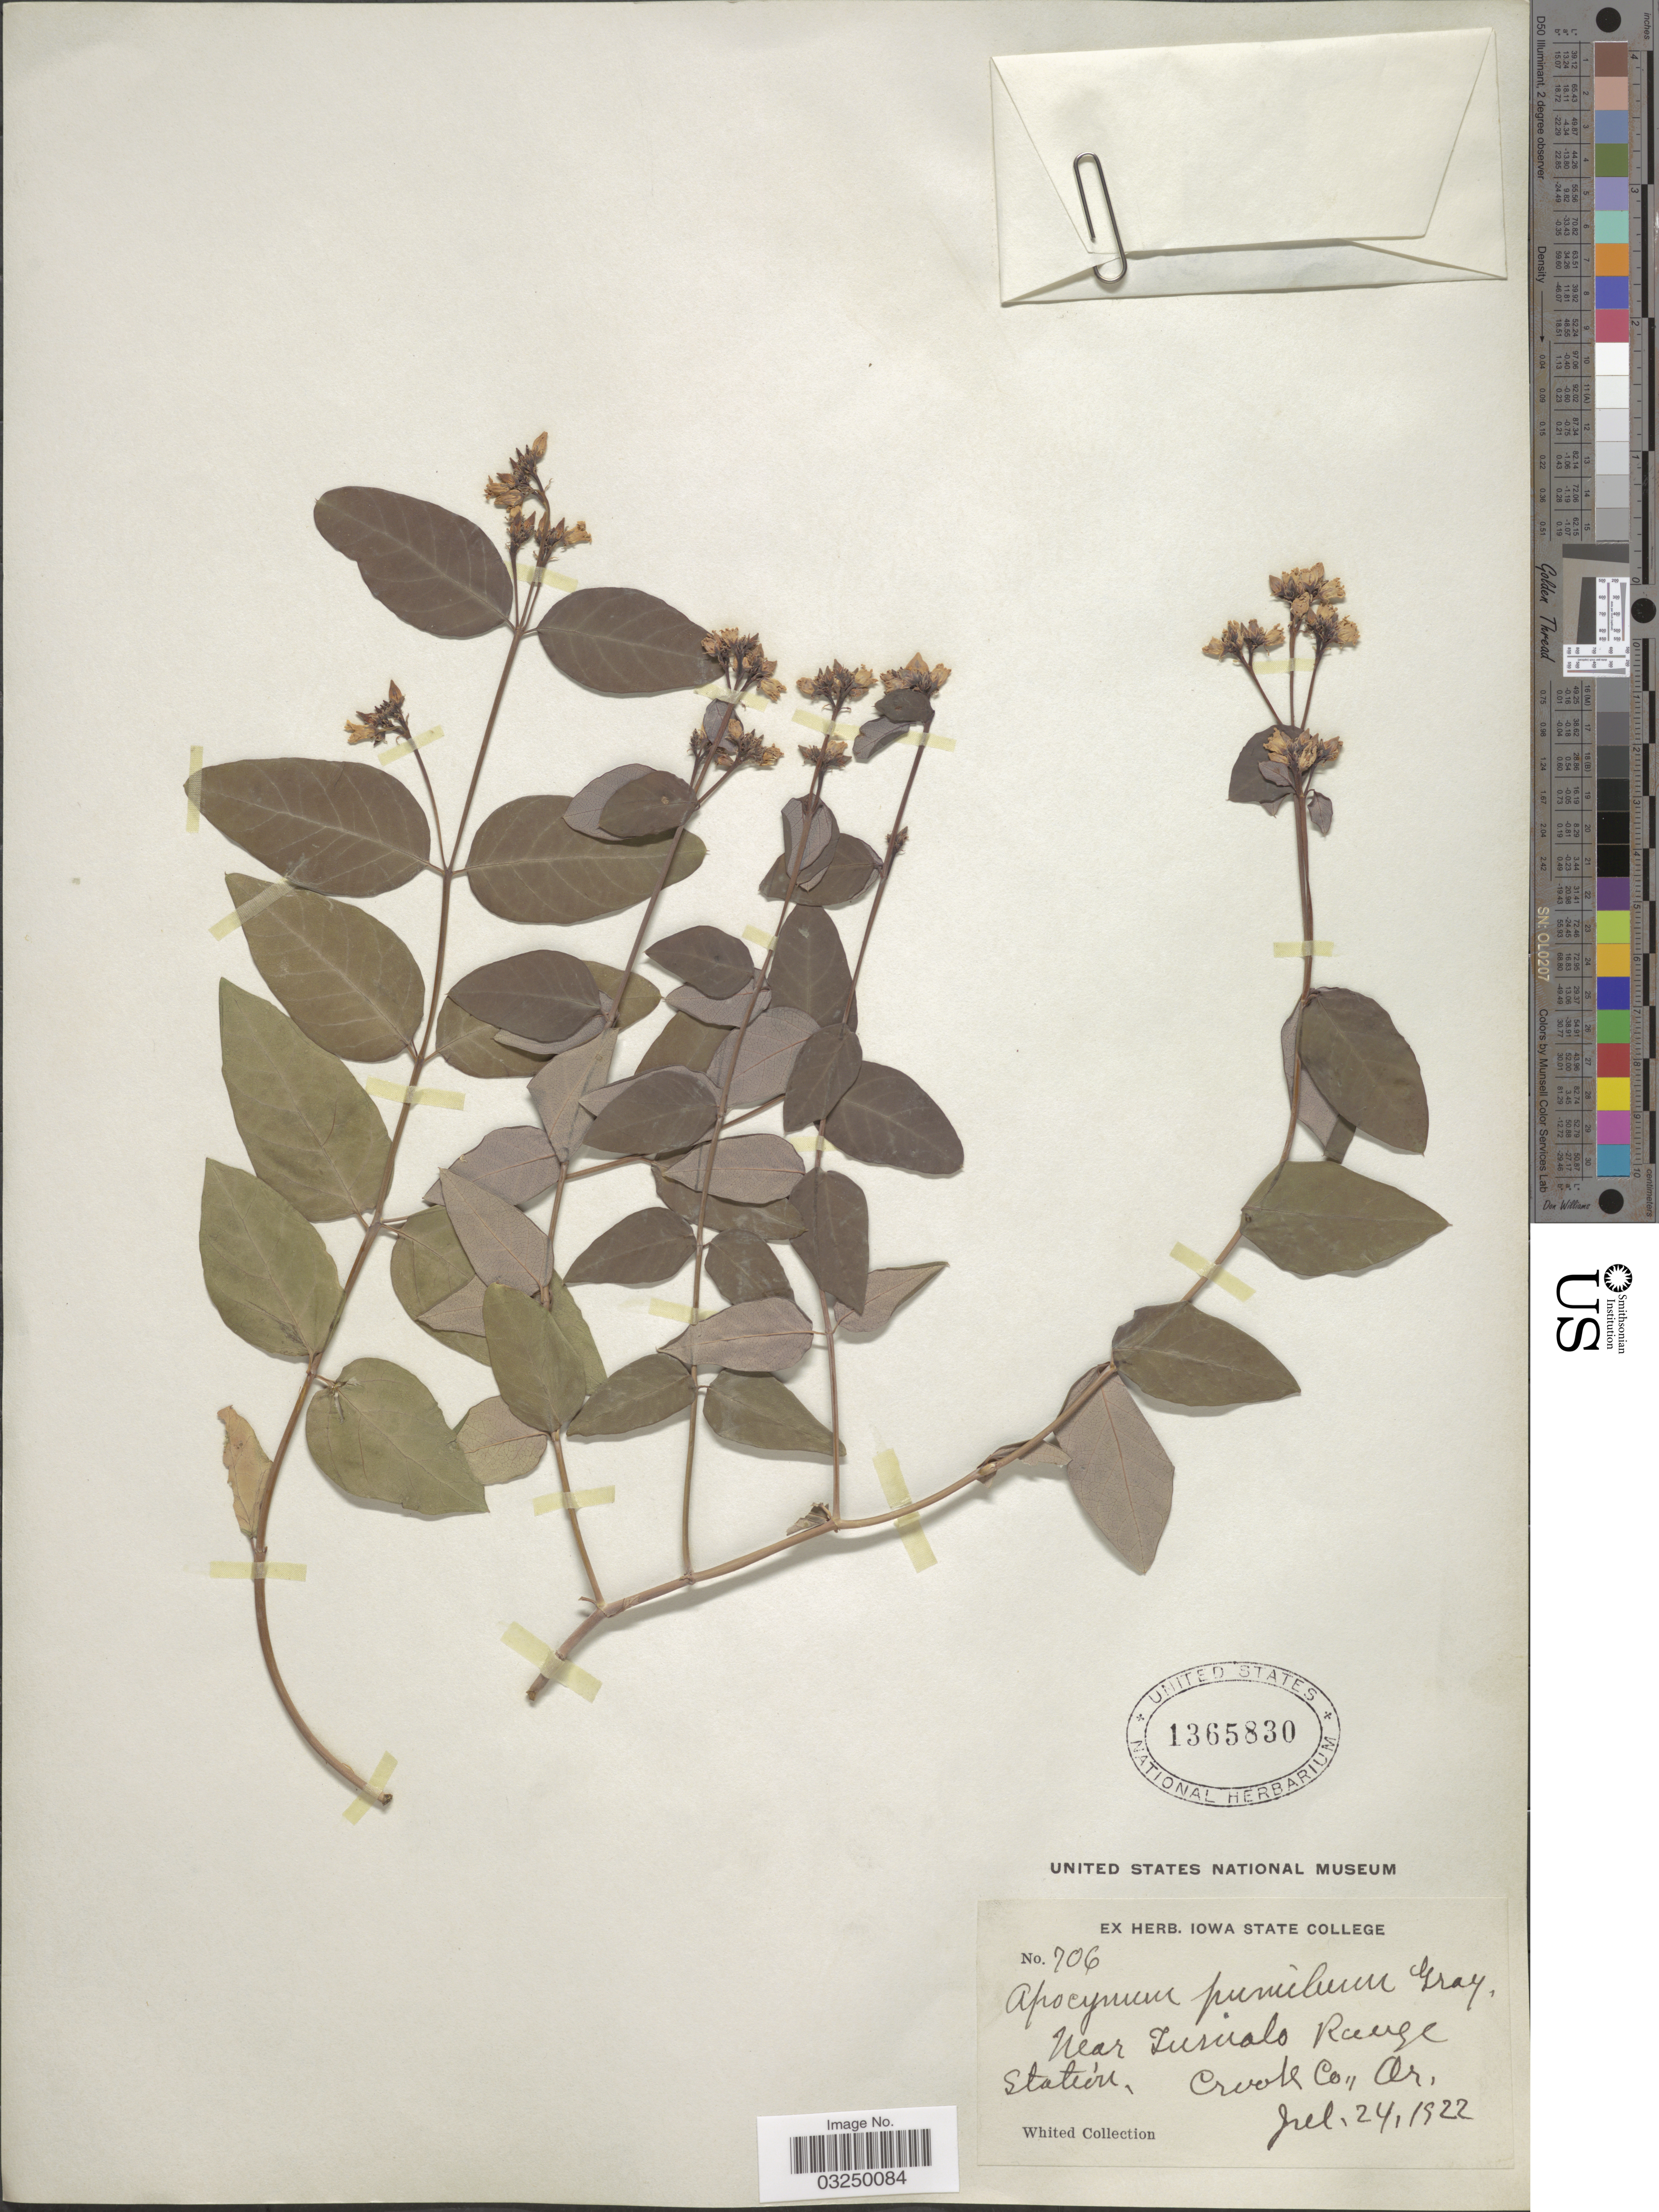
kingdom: Plantae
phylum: Tracheophyta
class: Magnoliopsida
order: Gentianales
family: Apocynaceae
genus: Apocynum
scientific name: Apocynum pumilum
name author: (A. Gray) Greene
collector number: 706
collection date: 1922-07-24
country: United States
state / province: Oregon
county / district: Crook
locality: Near Turnals [interpreted] Range Station, Crook Co.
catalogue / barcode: US 1365830